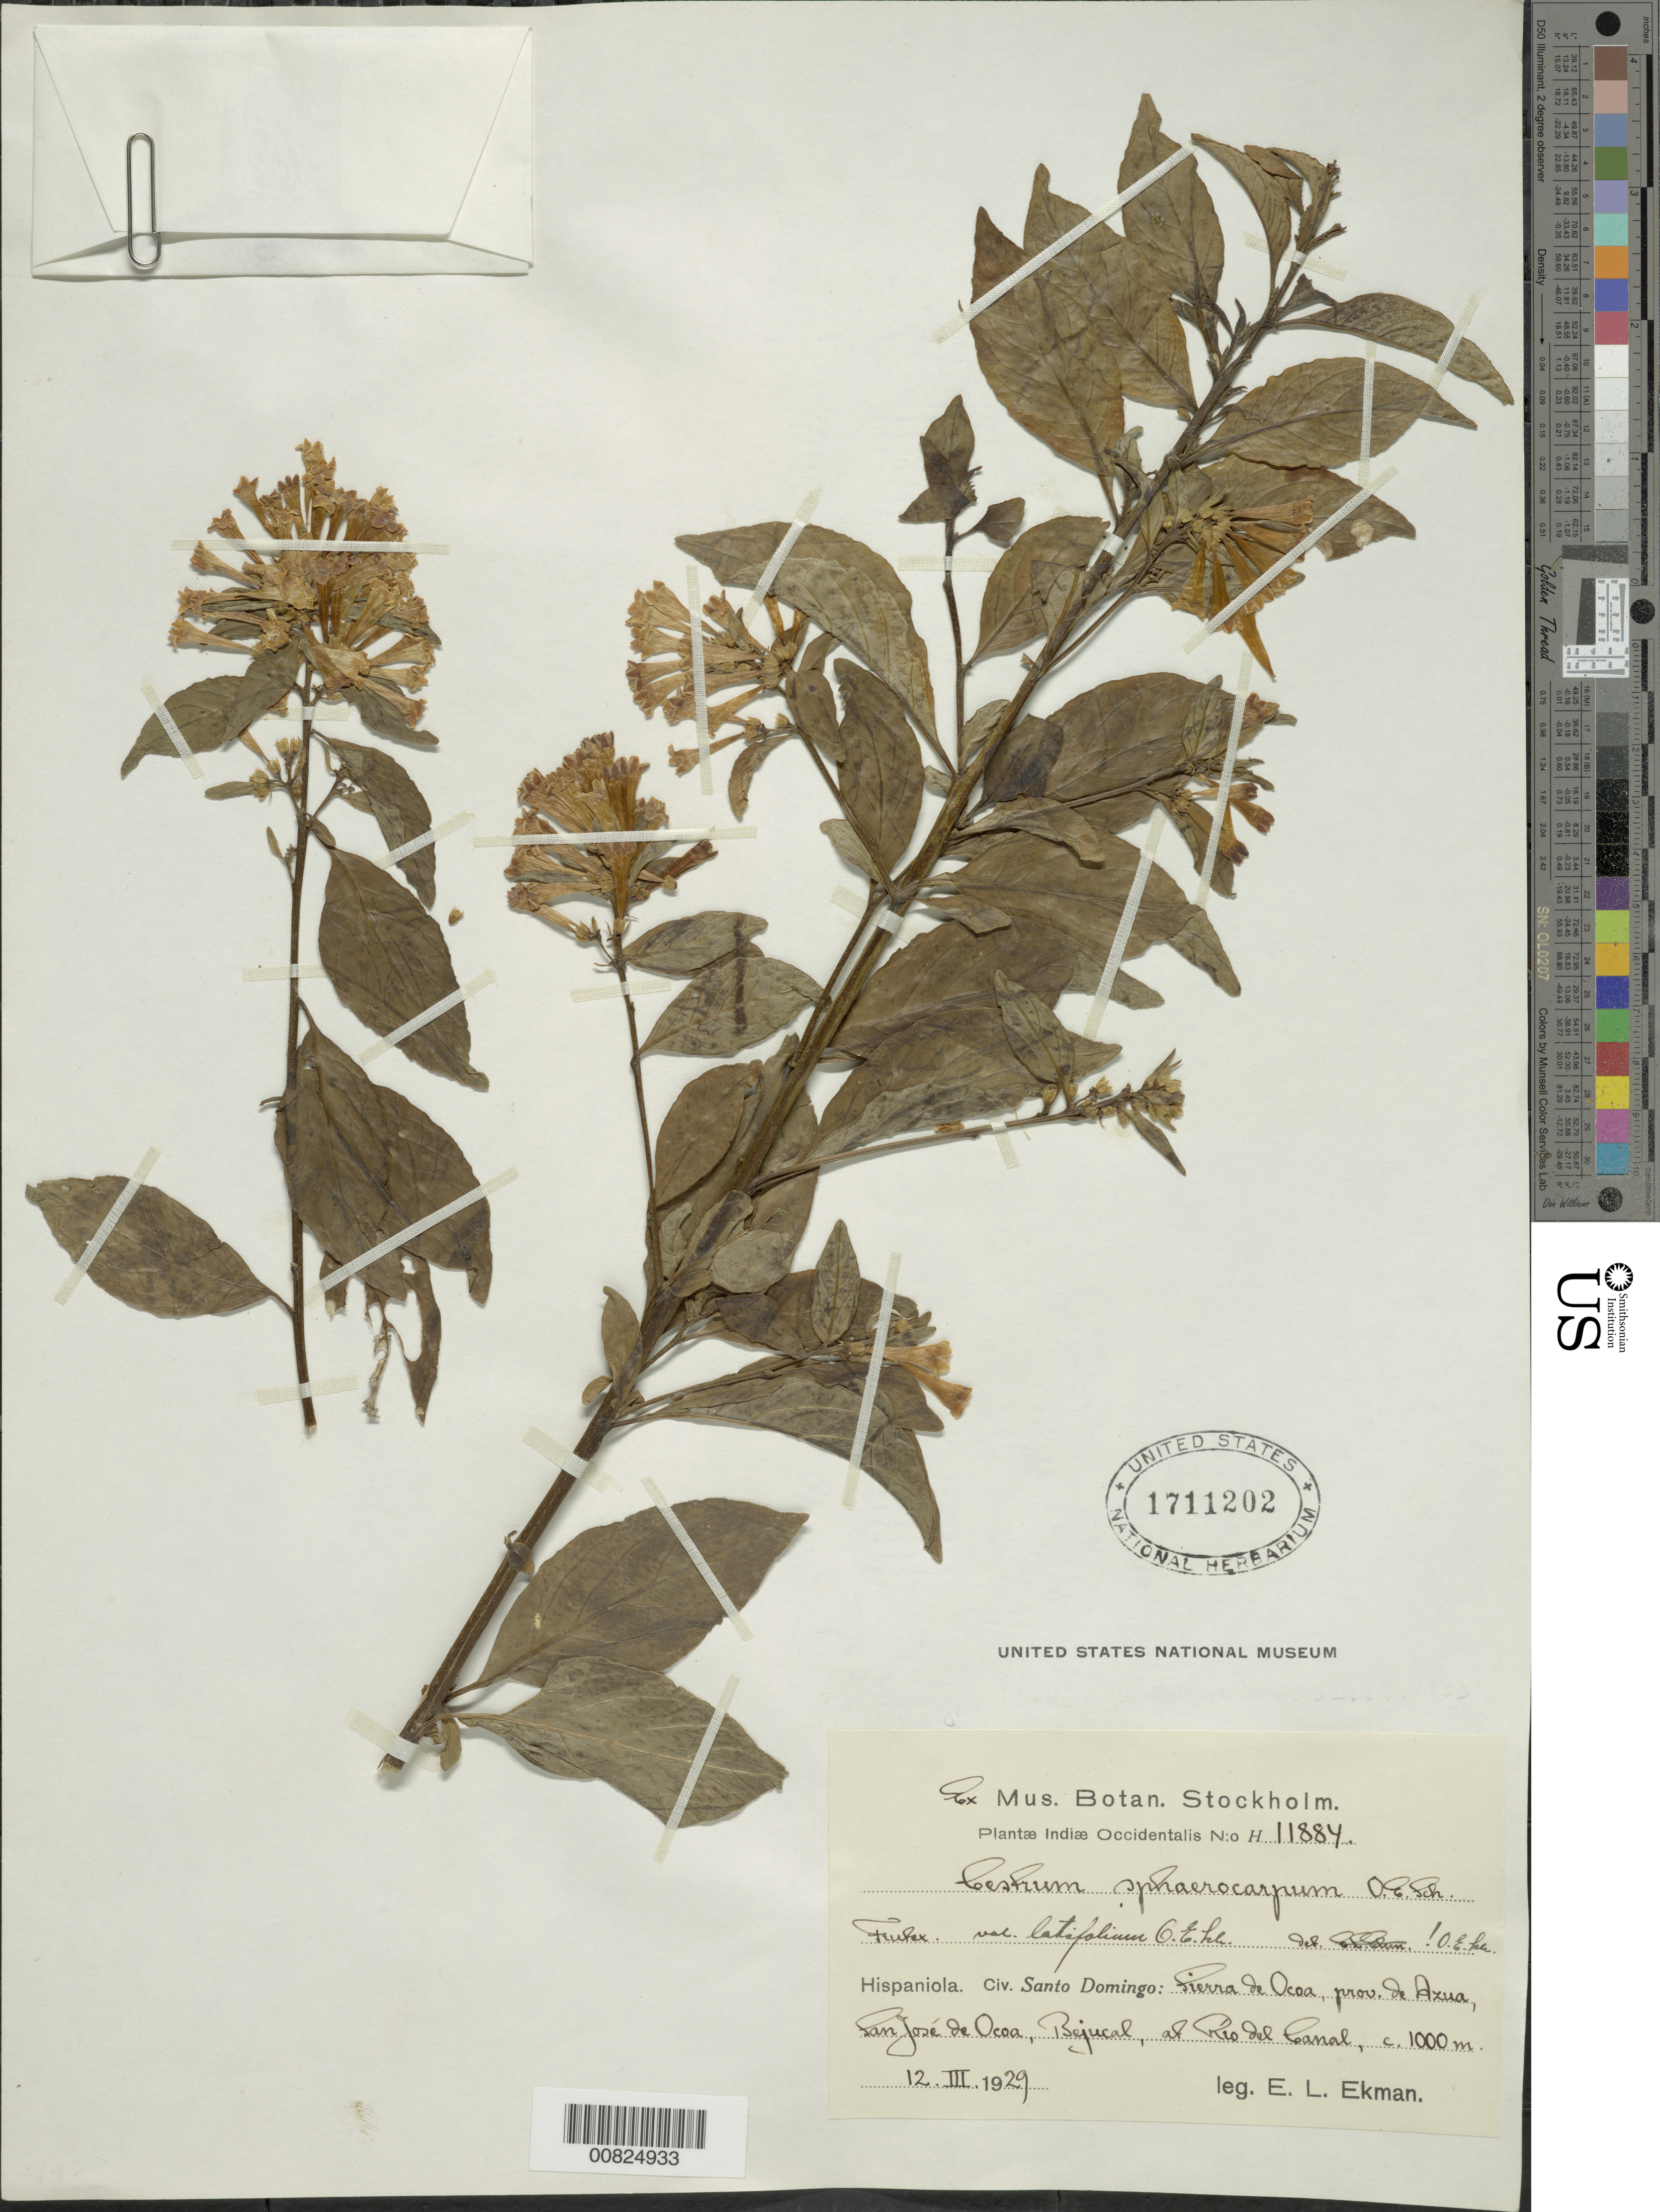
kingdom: Plantae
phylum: Tracheophyta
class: Magnoliopsida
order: Solanales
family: Solanaceae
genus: Cestrum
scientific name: Cestrum sphaerocarpum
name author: O.E. Schulz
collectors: E. L. Ekman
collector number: H 11884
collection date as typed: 12 Mar 1929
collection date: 1929-03-12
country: Dominican Republic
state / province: Azua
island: Hispaniola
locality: Sierra de Ocoa, San José de Ocoa, Bejucal, at Río del Canal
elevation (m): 1000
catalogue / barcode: US 1711202